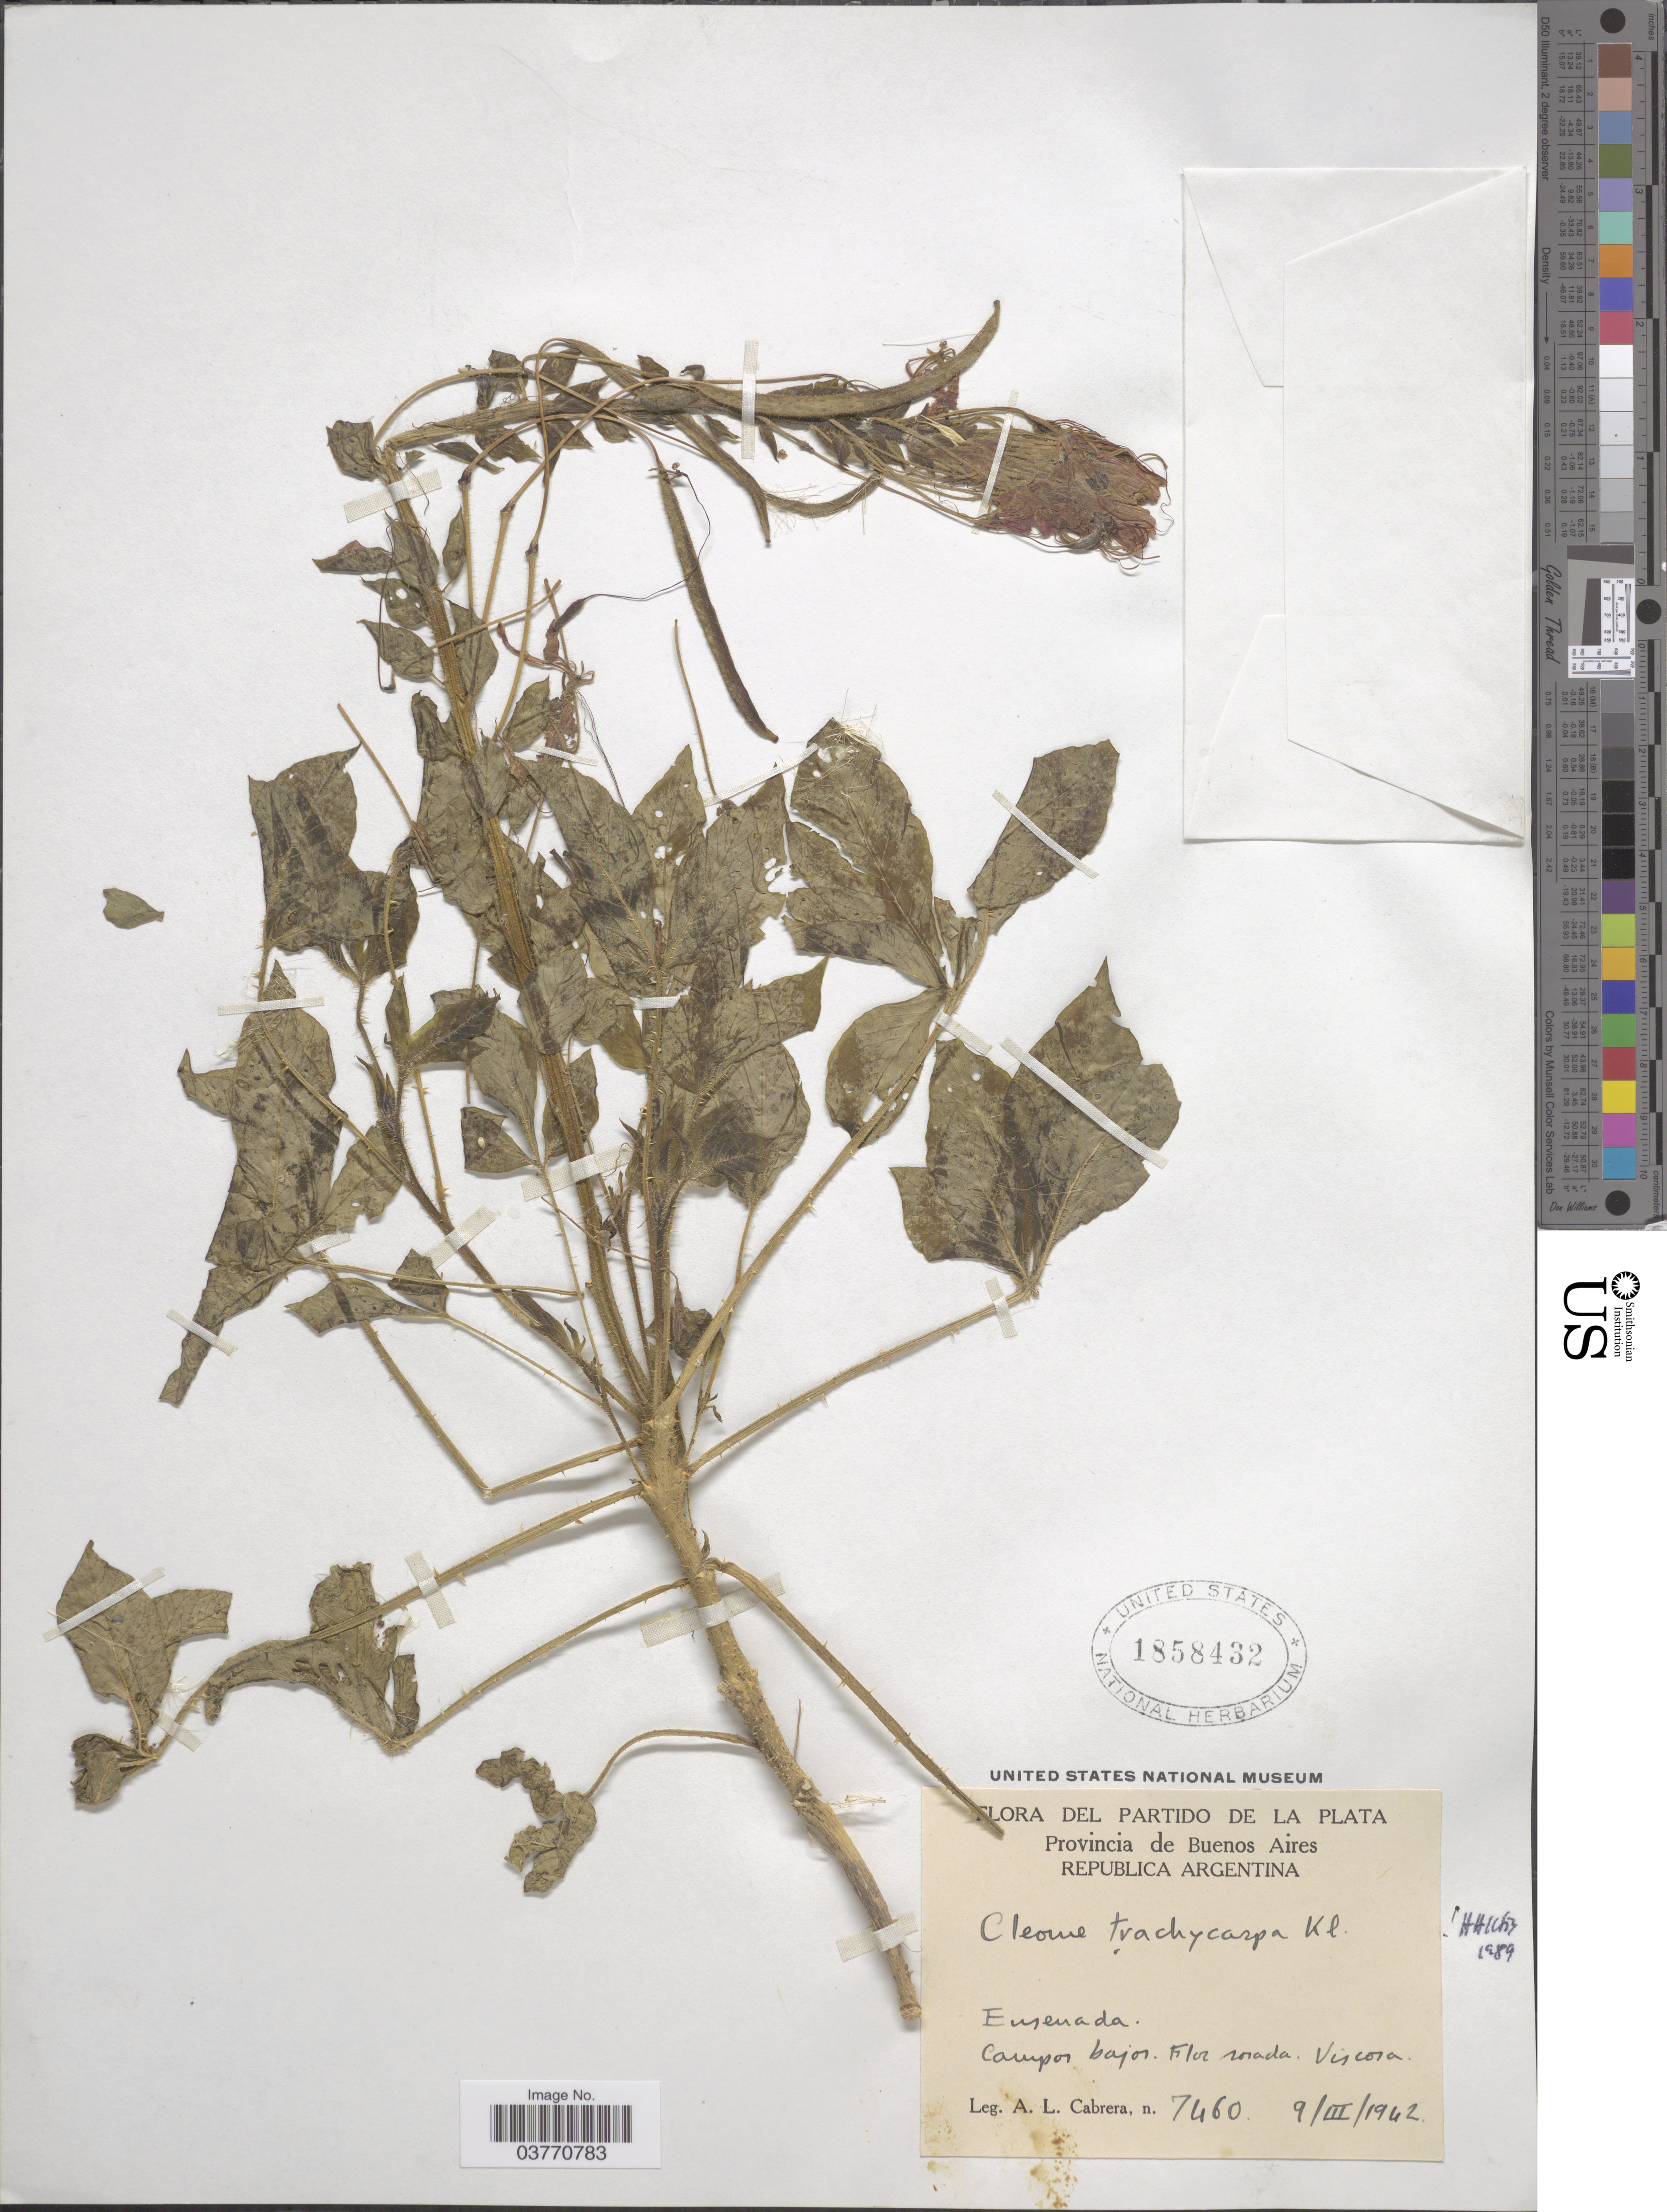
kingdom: Plantae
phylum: Tracheophyta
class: Magnoliopsida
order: Brassicales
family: Cleomaceae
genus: Tarenaya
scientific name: Tarenaya trachycarpa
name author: (Klotzsch ex Eichler) Soares Neto & Roalson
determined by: Strong, M. T., (US), Smithsonian Institution - National Museum of Natural History (UNITED STATES)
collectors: A. L. Cabrera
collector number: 7460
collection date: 1942-03-09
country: Argentina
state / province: Buenos Aires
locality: Partido de la Plata. Provincia de Buenos Aires. Ensenada. Campos bajos.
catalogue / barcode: US 1858432